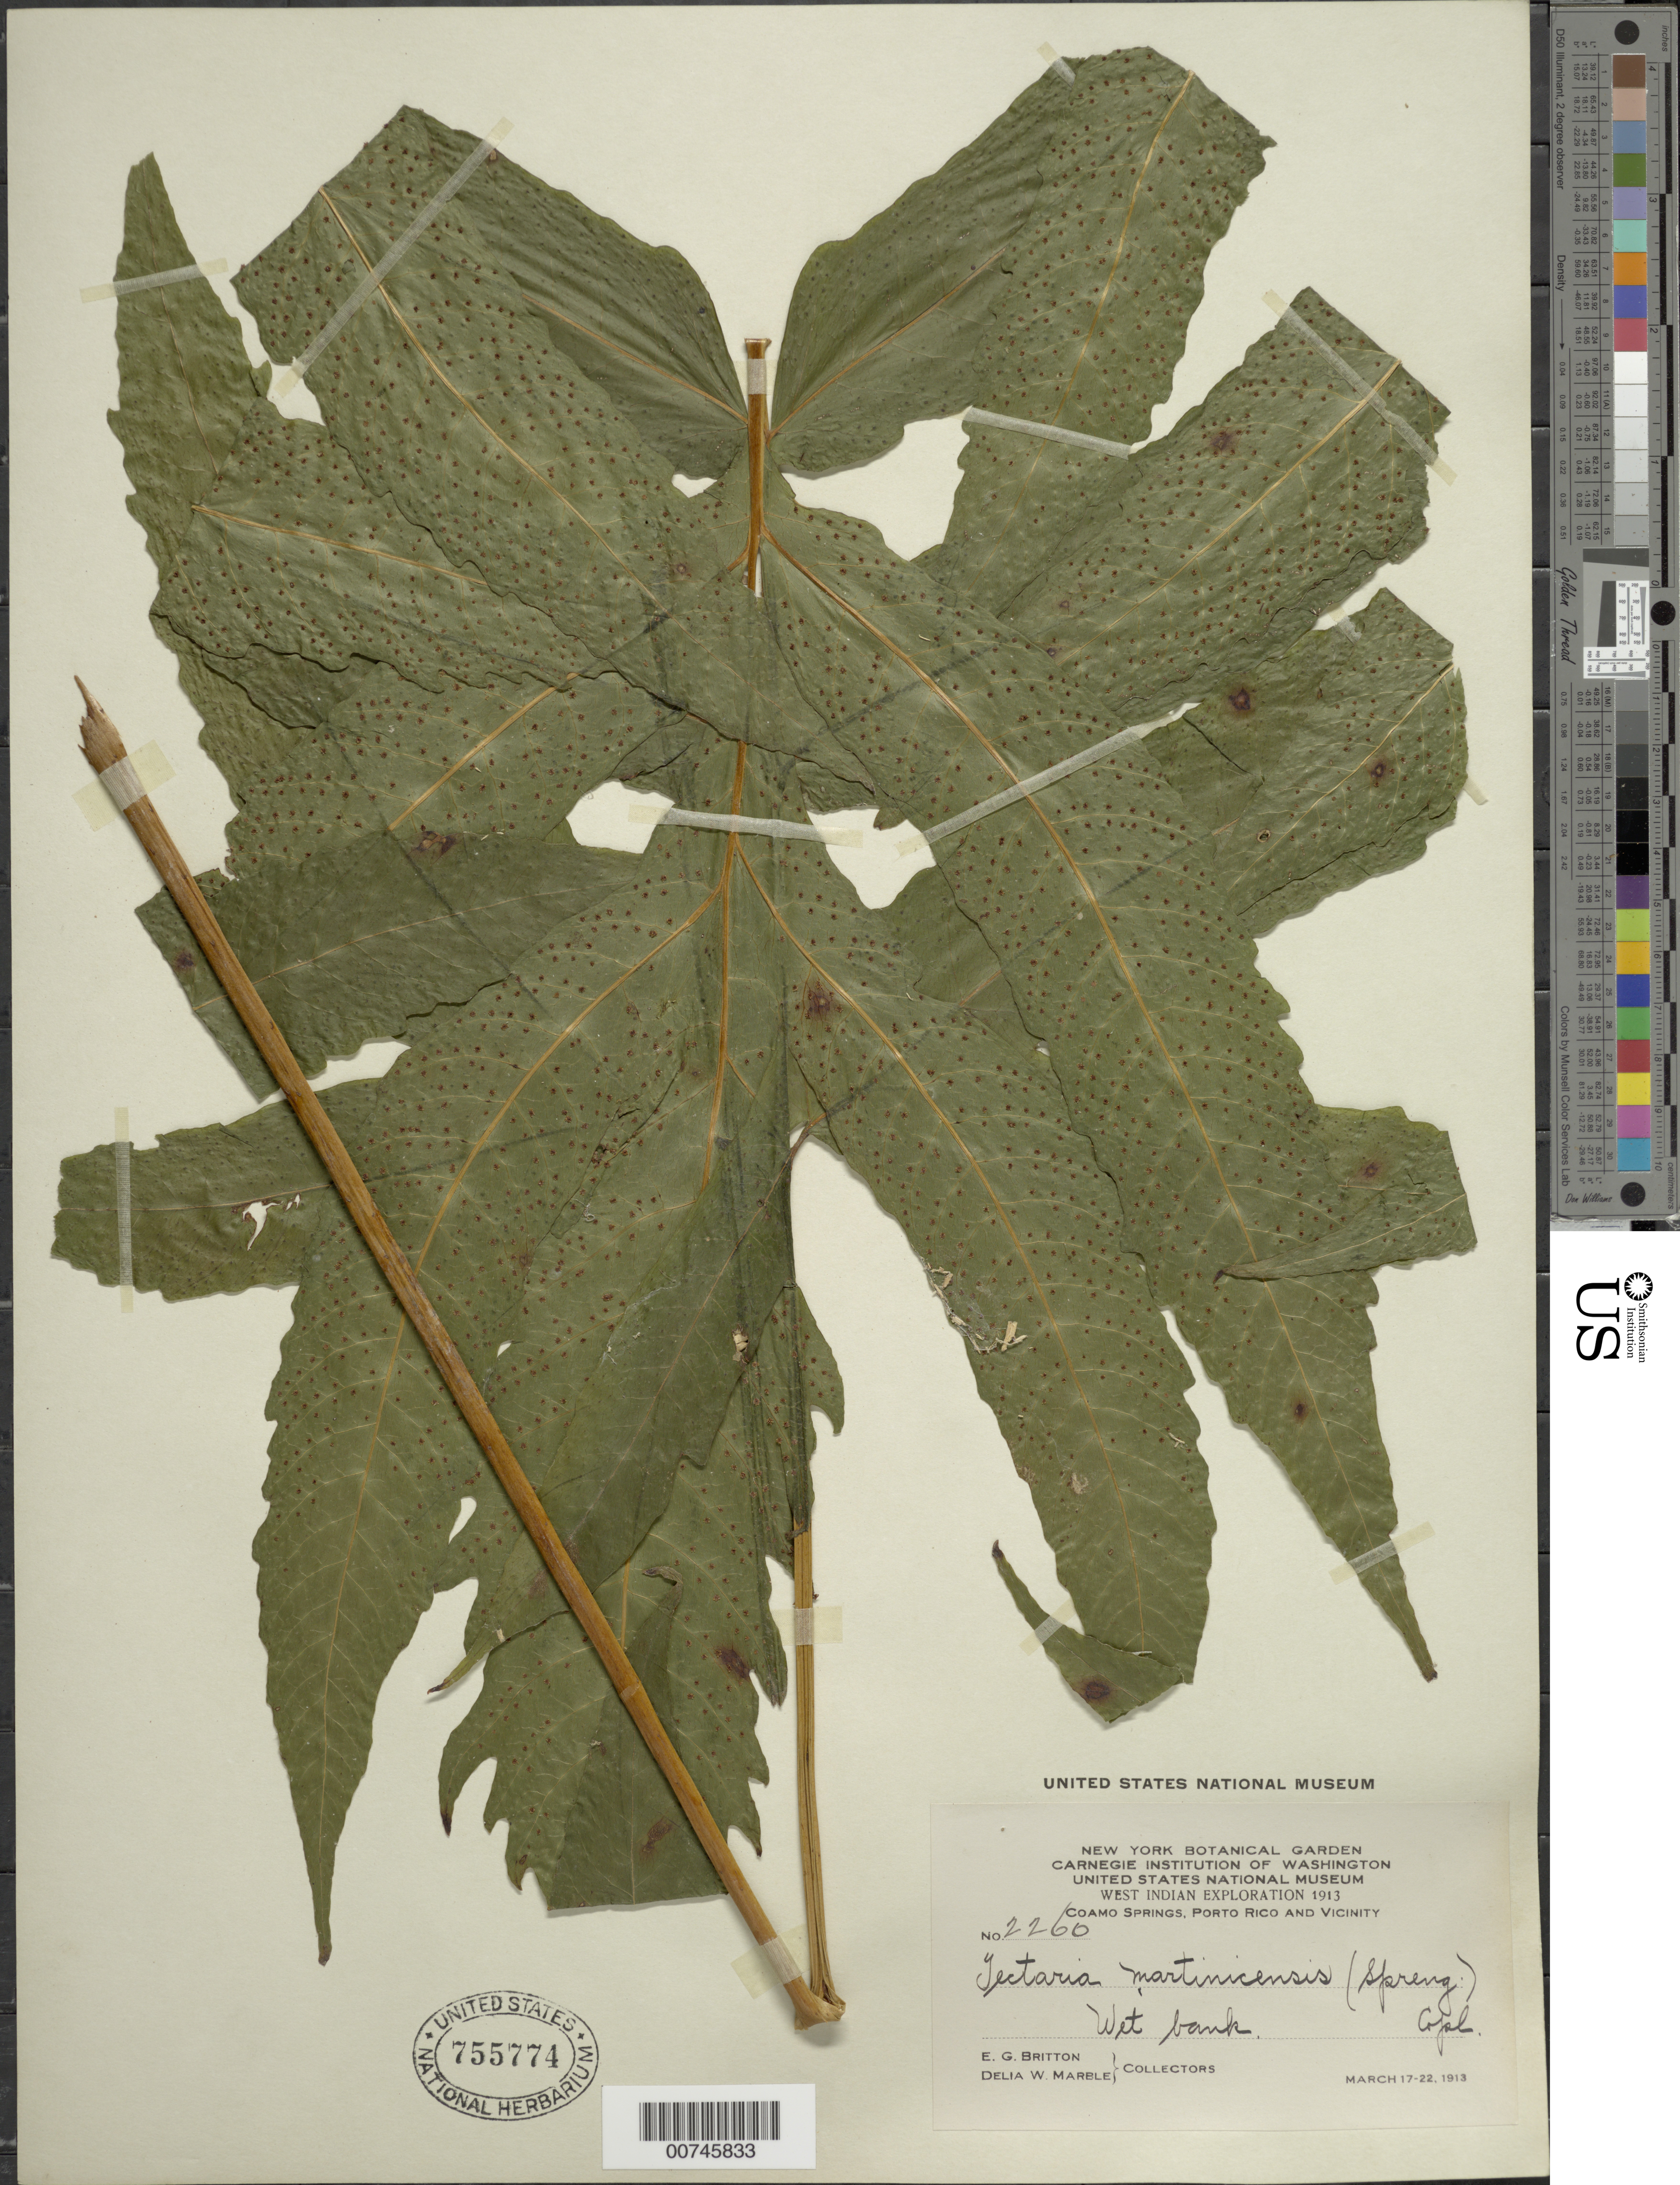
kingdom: Plantae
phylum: Tracheophyta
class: Polypodiopsida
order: Polypodiales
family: Tectariaceae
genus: Tectaria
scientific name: Tectaria incisa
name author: Cav.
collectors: E. G. Britton & D. W. Marble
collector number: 2260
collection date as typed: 17 Mar 1913 to 22 Mar 1913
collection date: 1913-03-17/1913-03-22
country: Puerto Rico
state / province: Coamo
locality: Coamo Springs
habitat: Wet bank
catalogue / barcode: US 577574